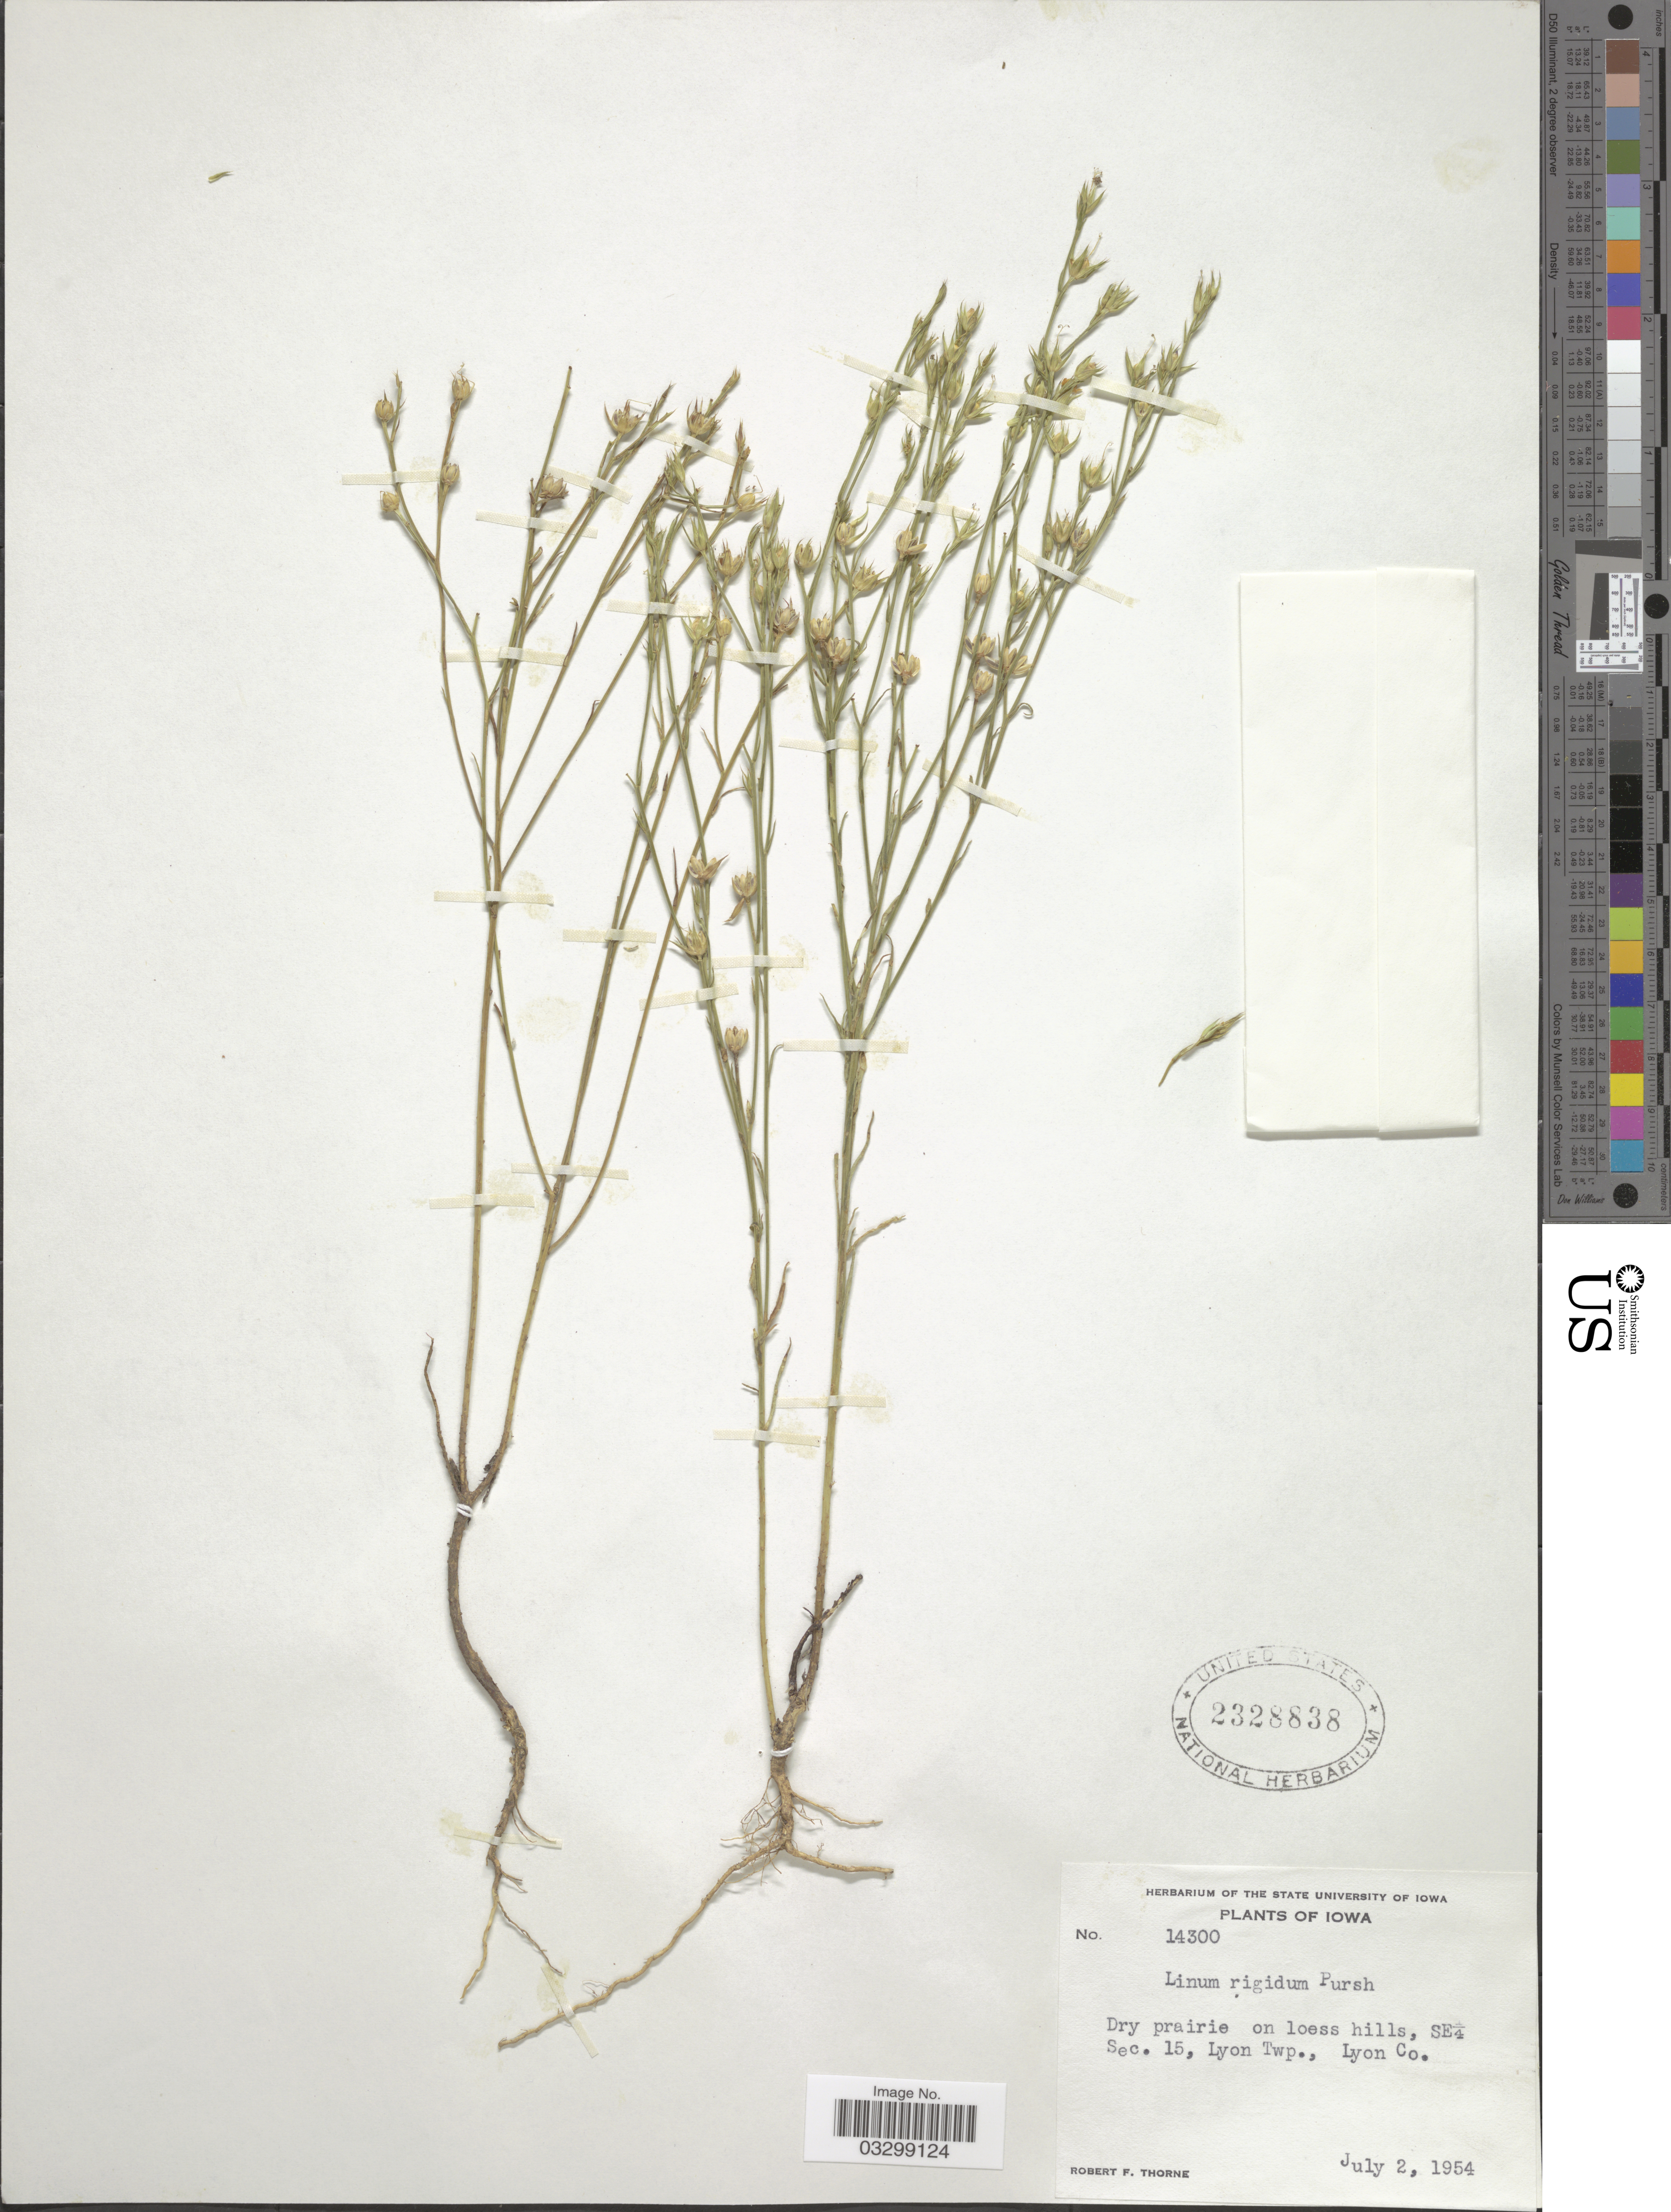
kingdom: Plantae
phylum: Tracheophyta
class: Magnoliopsida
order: Malpighiales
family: Linaceae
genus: Linum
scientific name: Linum rigidum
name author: Pursh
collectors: R. F. Thorne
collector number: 14300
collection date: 1954-07-02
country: United States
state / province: Iowa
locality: On loess hills, SE¼ Sec. 15, Lyon Twp, Lyon Co.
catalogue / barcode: US 2328838